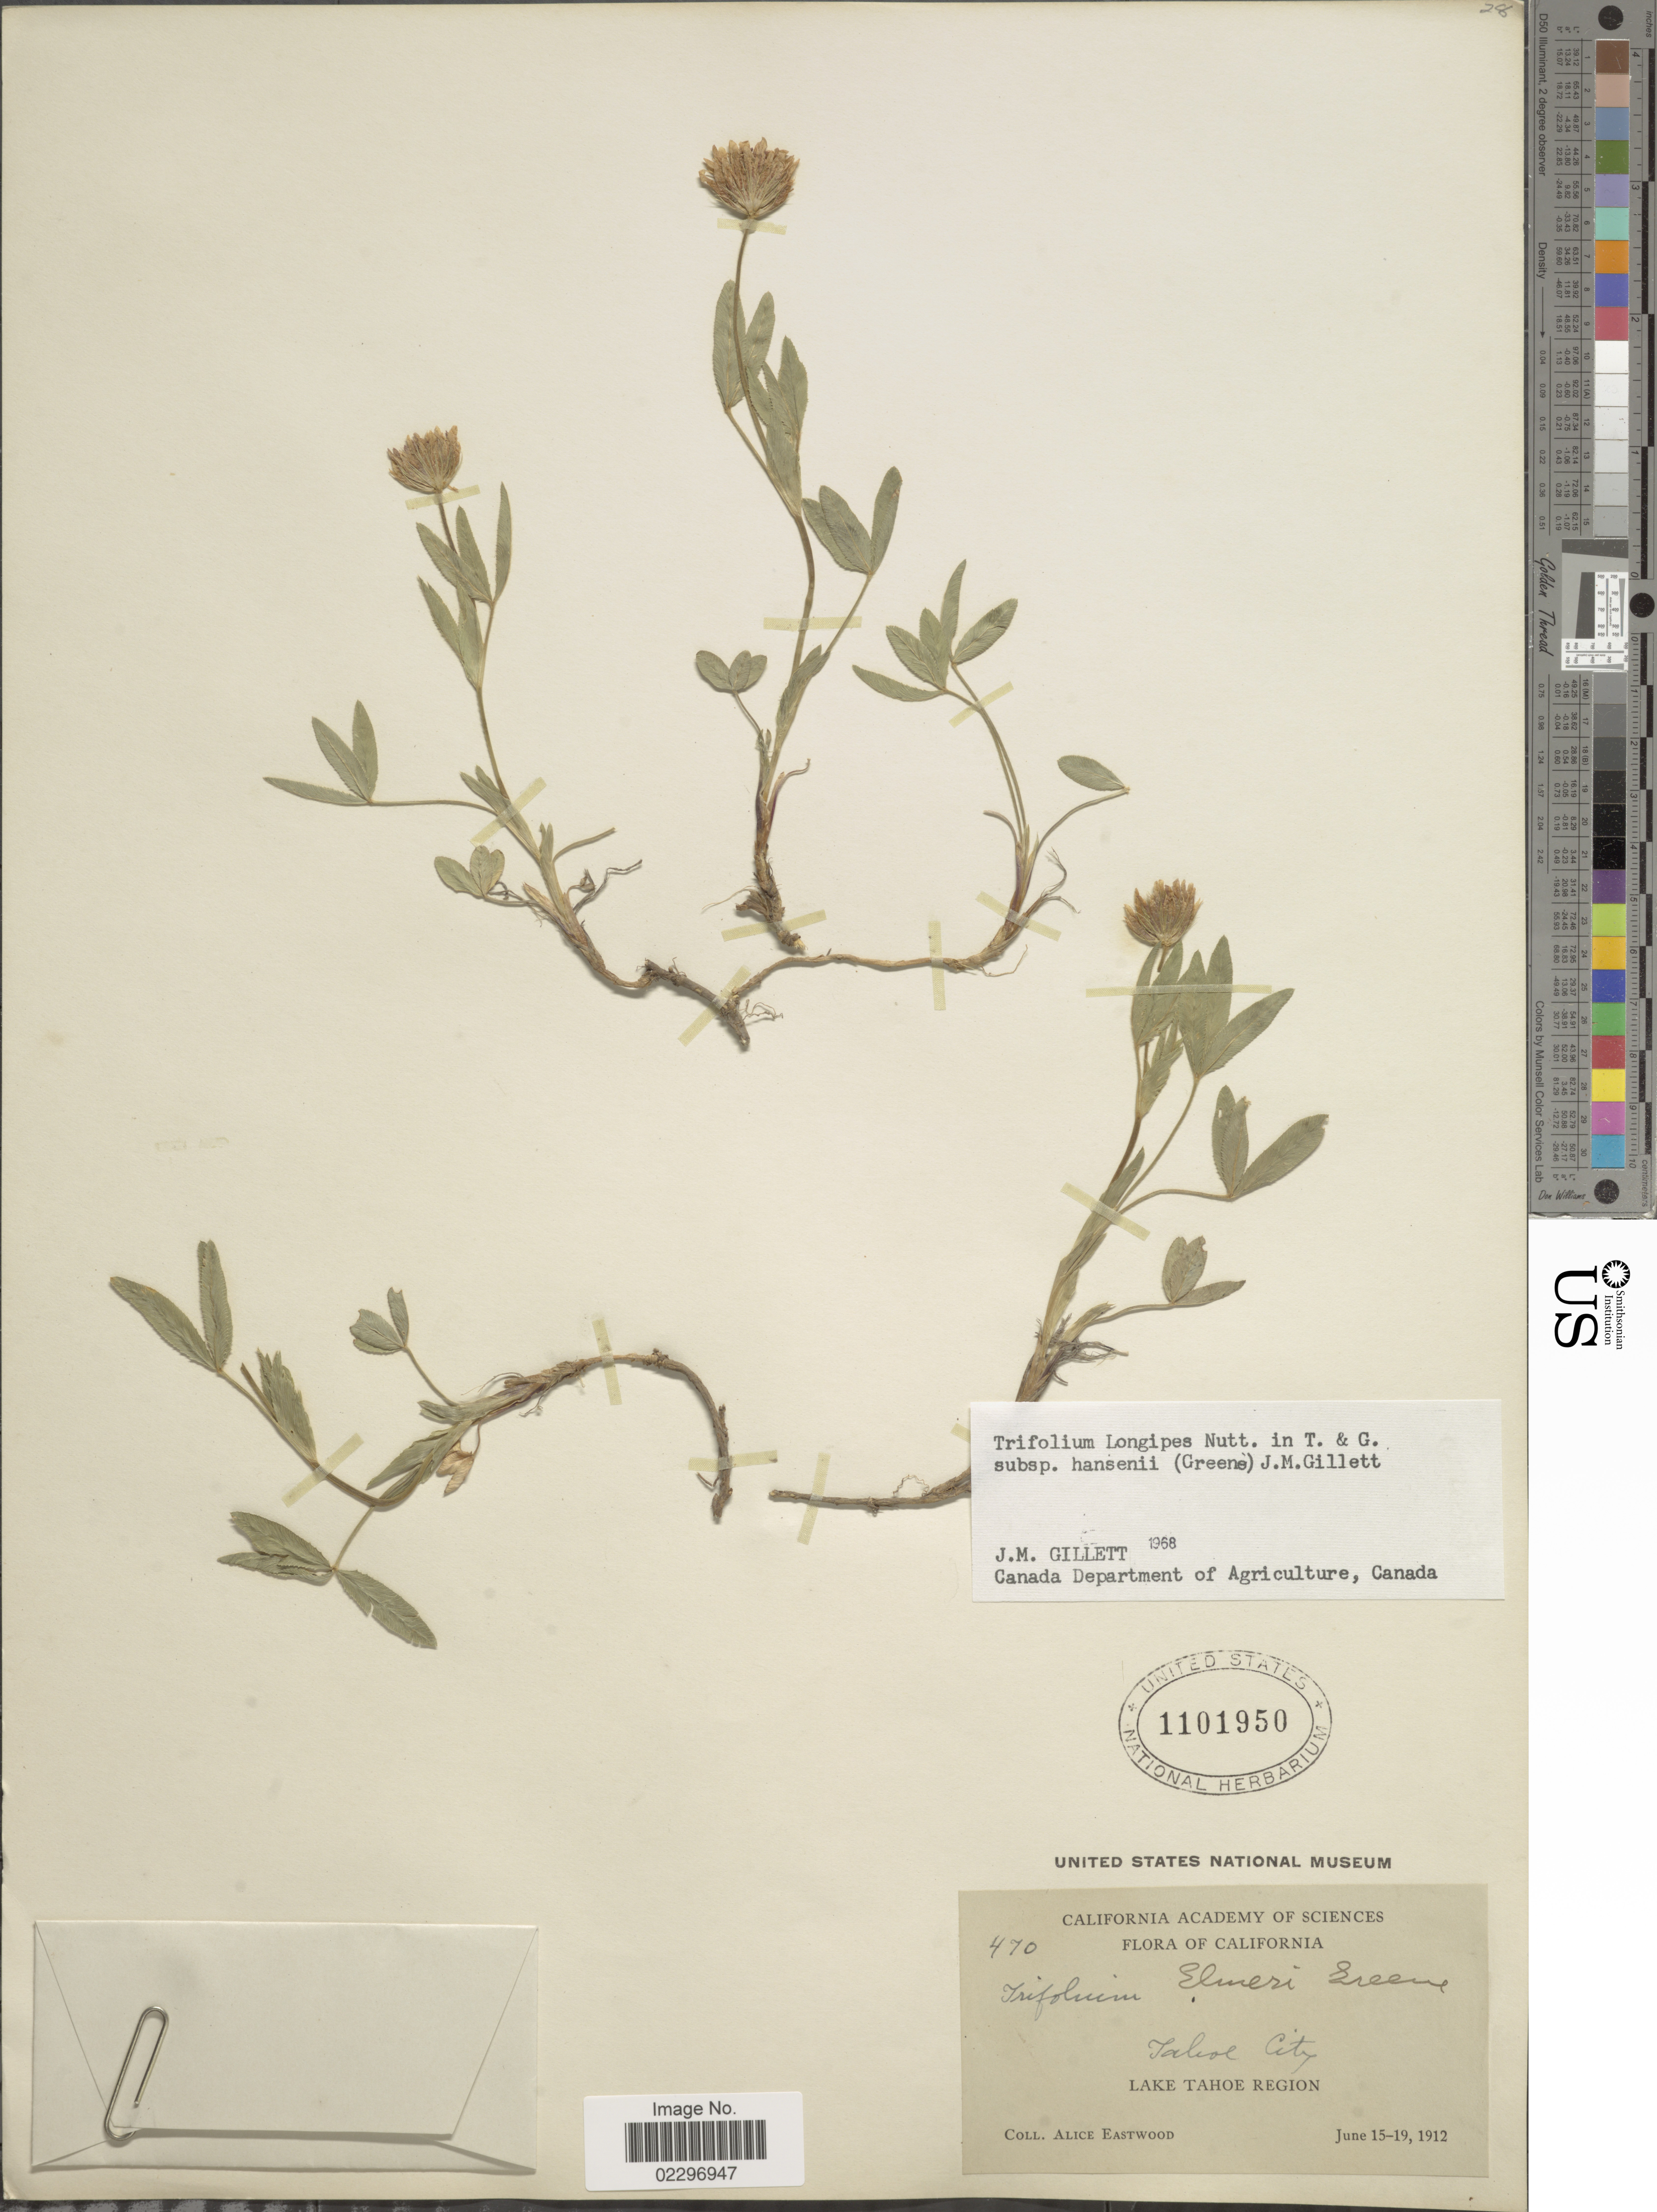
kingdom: Plantae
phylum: Tracheophyta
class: Magnoliopsida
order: Fabales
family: Fabaceae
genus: Trifolium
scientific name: Trifolium longipes subsp. hansenii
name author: (Greene) J.M. Gillett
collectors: A. Eastwood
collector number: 470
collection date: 1912-06-15/1912-06-19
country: United States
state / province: California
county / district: Placer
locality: Tahoe City, Lake Tahoe Region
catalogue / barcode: US 1101950